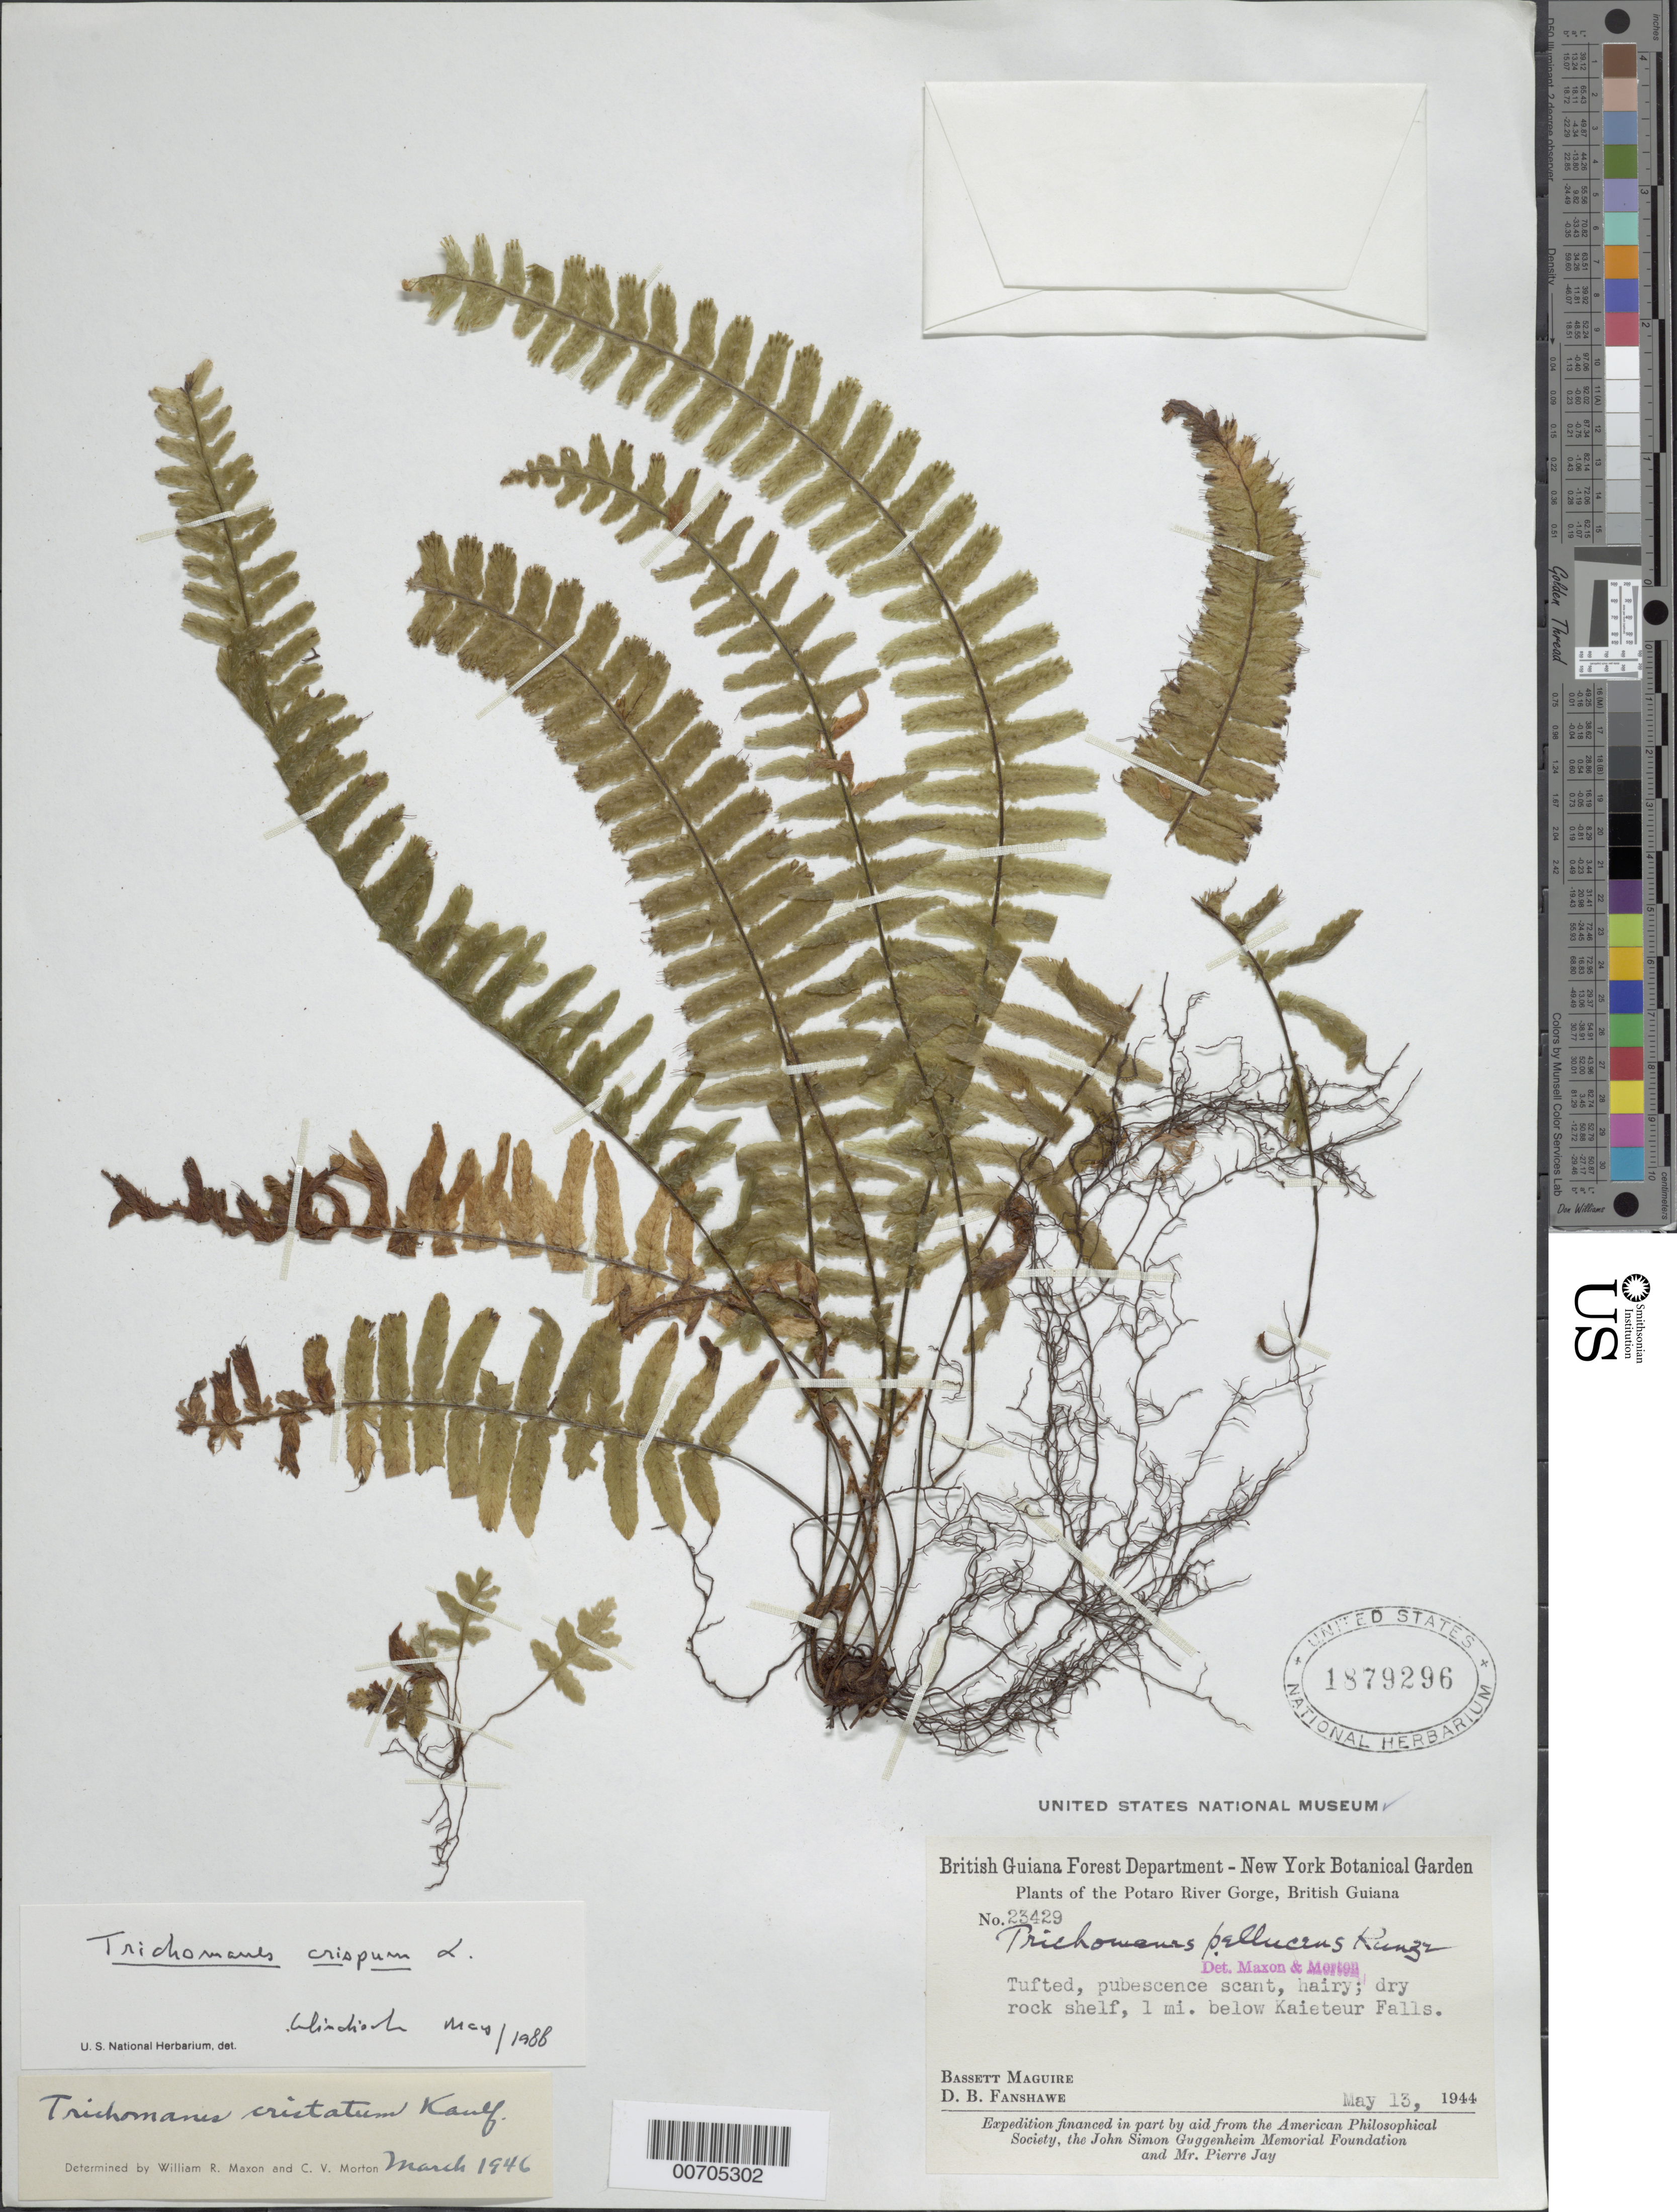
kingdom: Plantae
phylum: Tracheophyta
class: Polypodiopsida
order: Hymenophyllales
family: Hymenophyllaceae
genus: Trichomanes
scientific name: Trichomanes crispum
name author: L.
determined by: Windisch, Paulo Guenter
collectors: B. Maguire & D. B. Fanshawe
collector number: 23429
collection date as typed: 13-May-44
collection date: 1944-05-13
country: Guyana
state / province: Potaro-Siparuni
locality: Potaro River Gorge, 1 mile below Kaieteur Falls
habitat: Dry rock shelf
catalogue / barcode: US 1879296